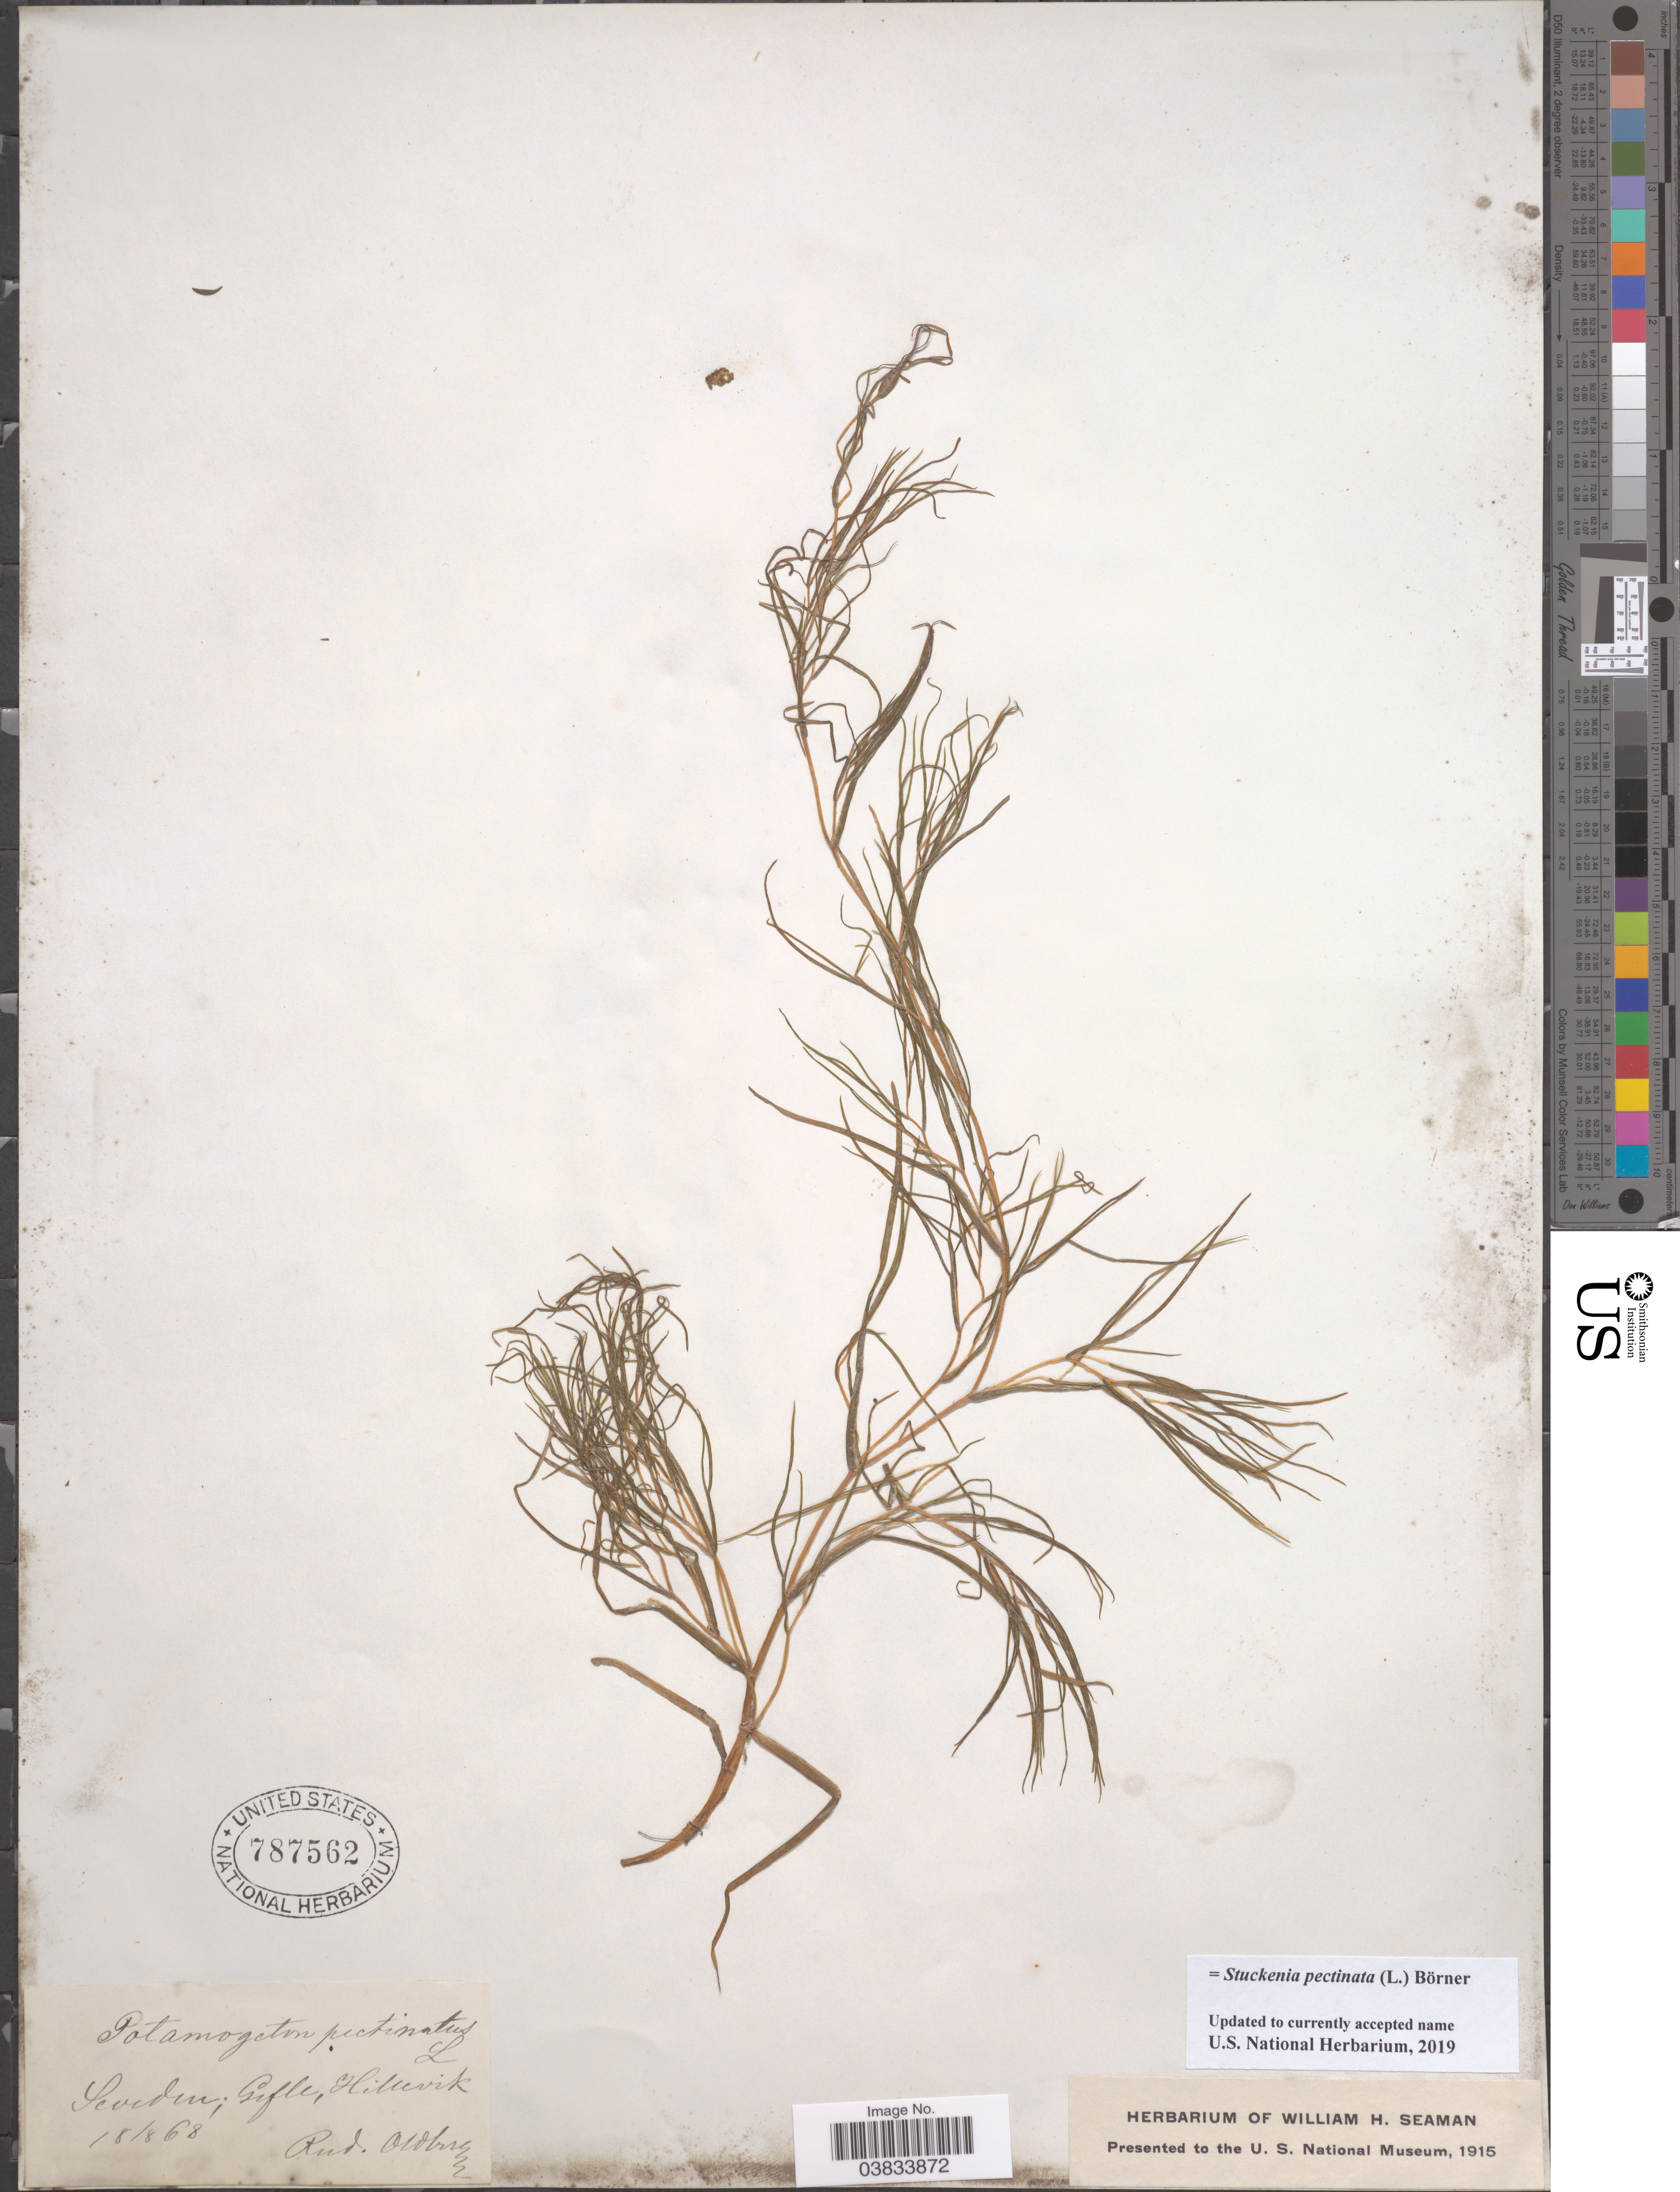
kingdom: Plantae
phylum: Tracheophyta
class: Liliopsida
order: Alismatales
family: Potamogetonaceae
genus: Stuckenia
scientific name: Stuckenia pectinata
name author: (L.) Börner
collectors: R. Oldberg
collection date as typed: Transcribed d/m/y: 18/8/68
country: Sweden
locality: Gefle, Hillevik.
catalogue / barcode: US 787562